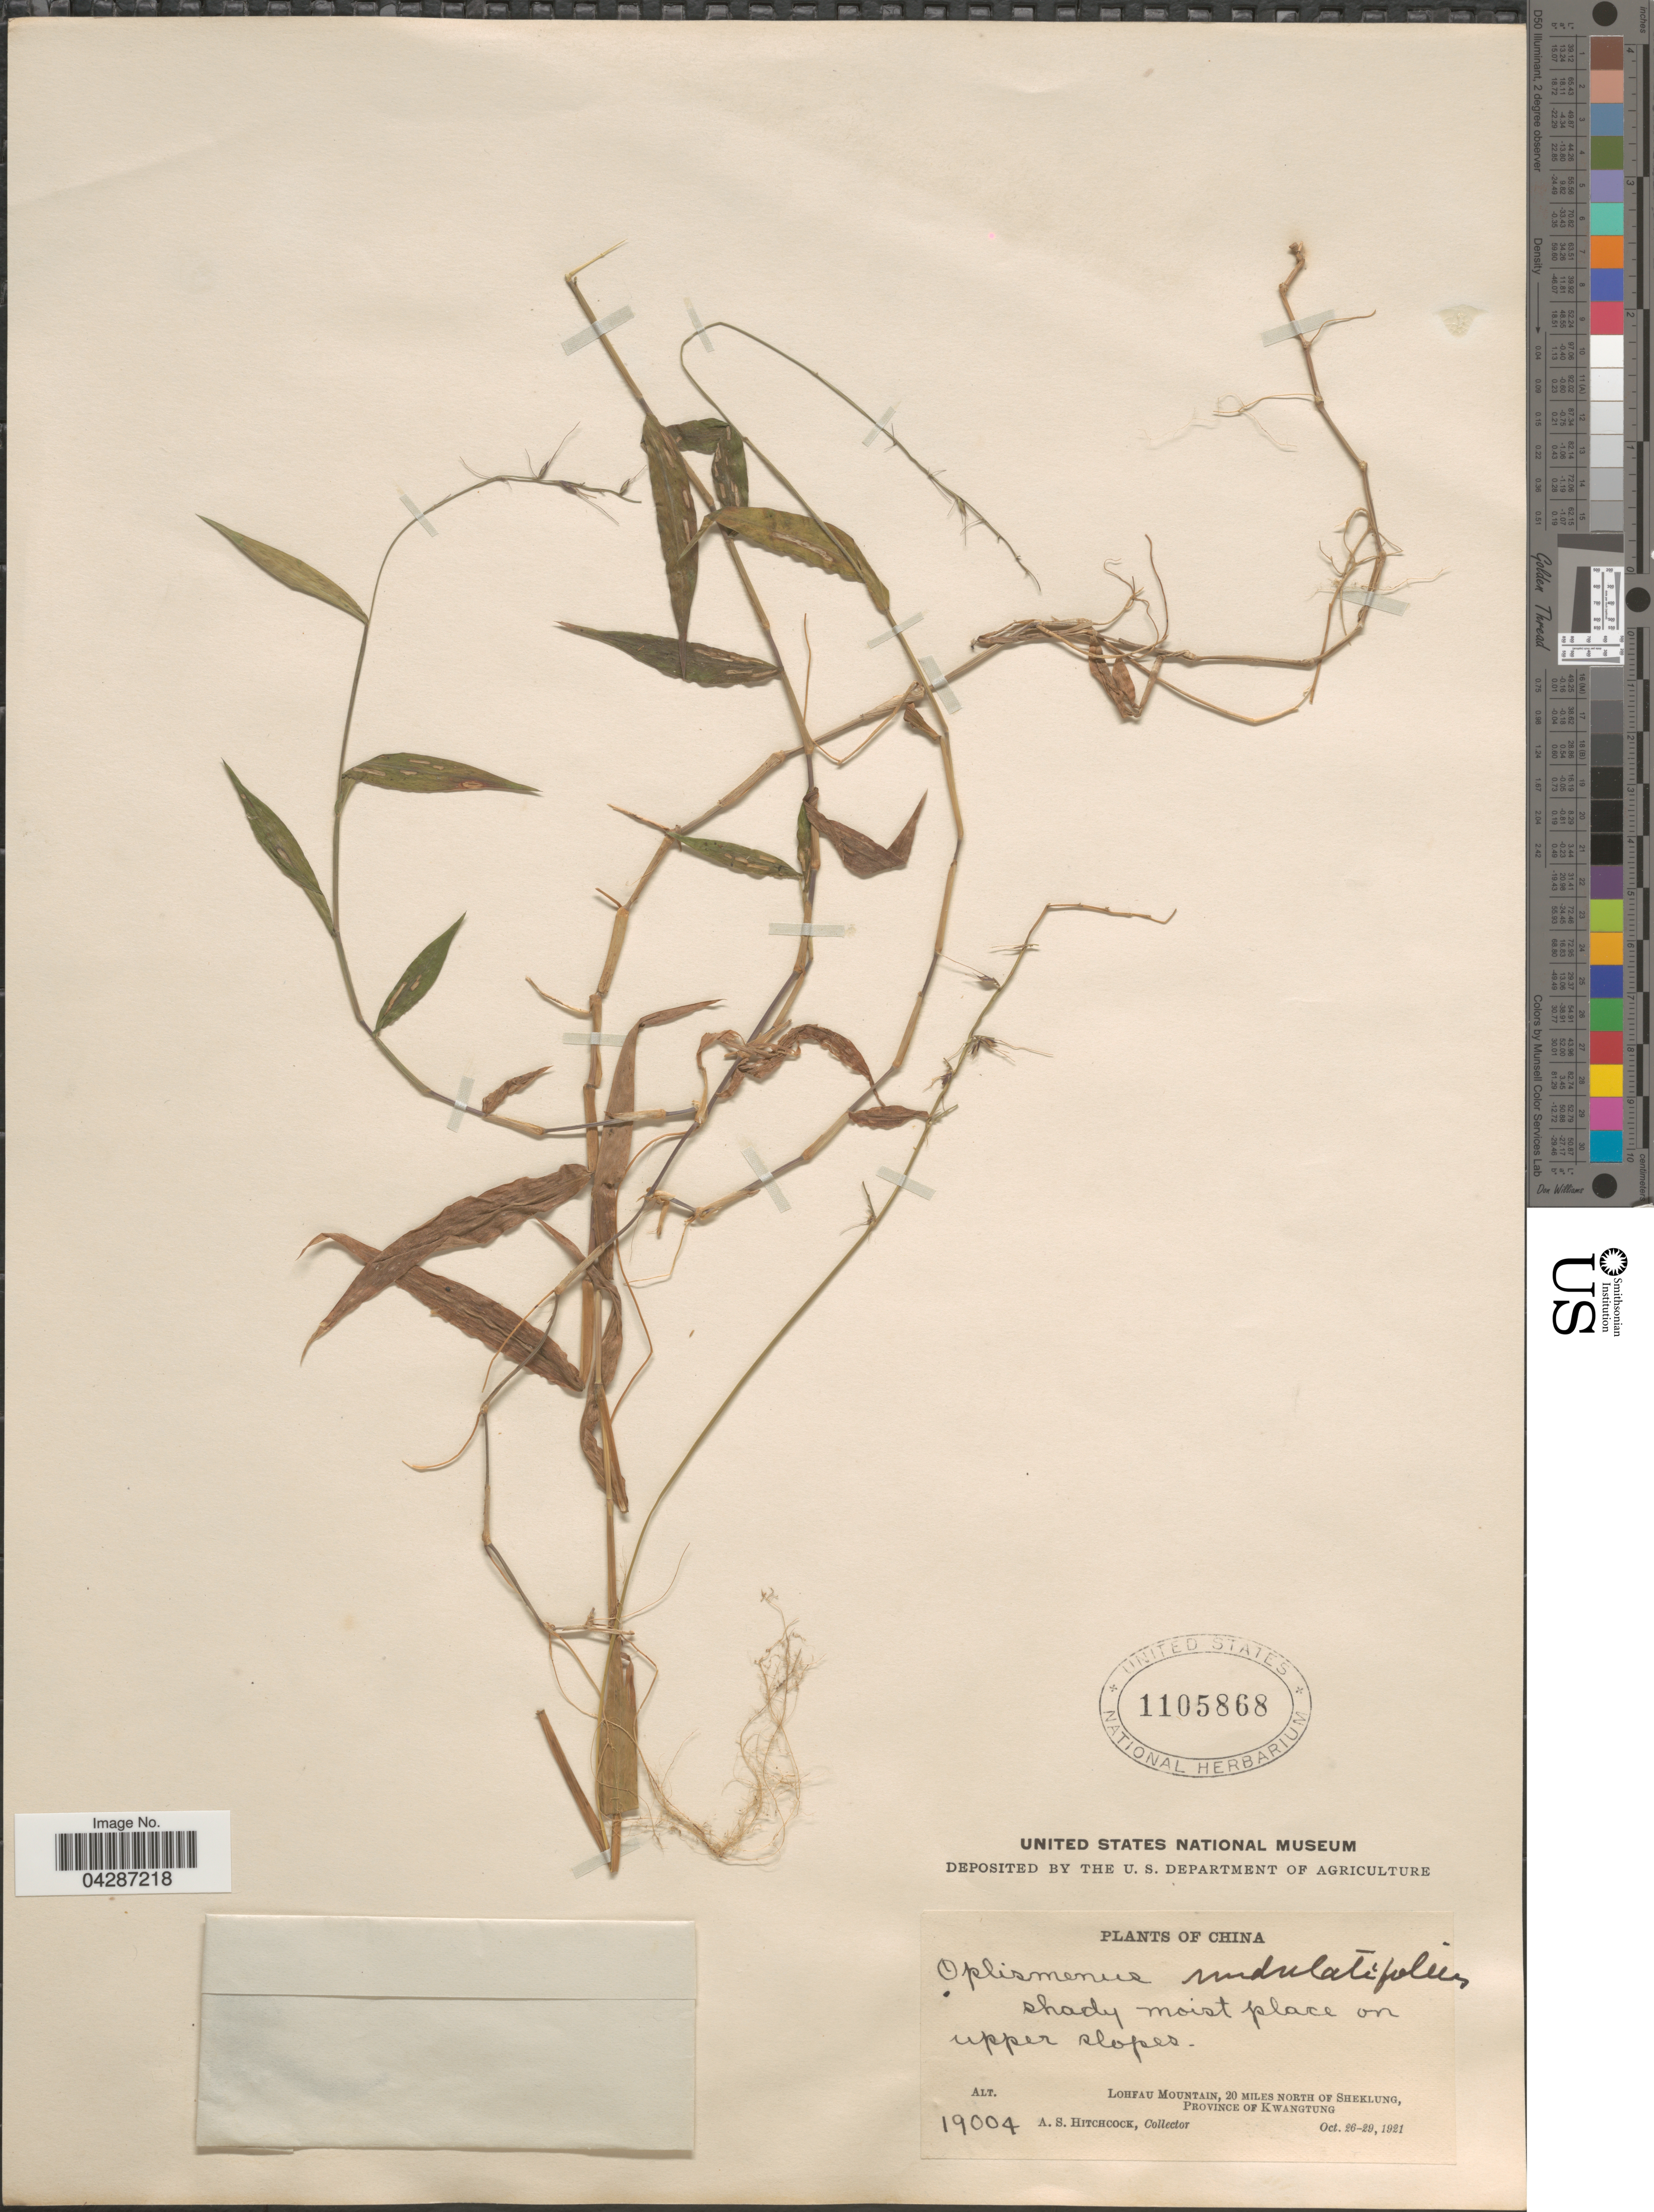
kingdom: Plantae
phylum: Tracheophyta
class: Liliopsida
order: Poales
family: Poaceae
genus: Oplismenus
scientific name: Oplismenus undulatifolius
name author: (Ard.) P. Beauv.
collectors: A. S. Hitchcock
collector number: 19004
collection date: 1921-10-26/1921-10-29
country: China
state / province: Guangdong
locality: Shady moist place on upper slopes. Lohfau Mountain, 20 miles north of Sheklung, Province of Kwangtung.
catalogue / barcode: US 1105868